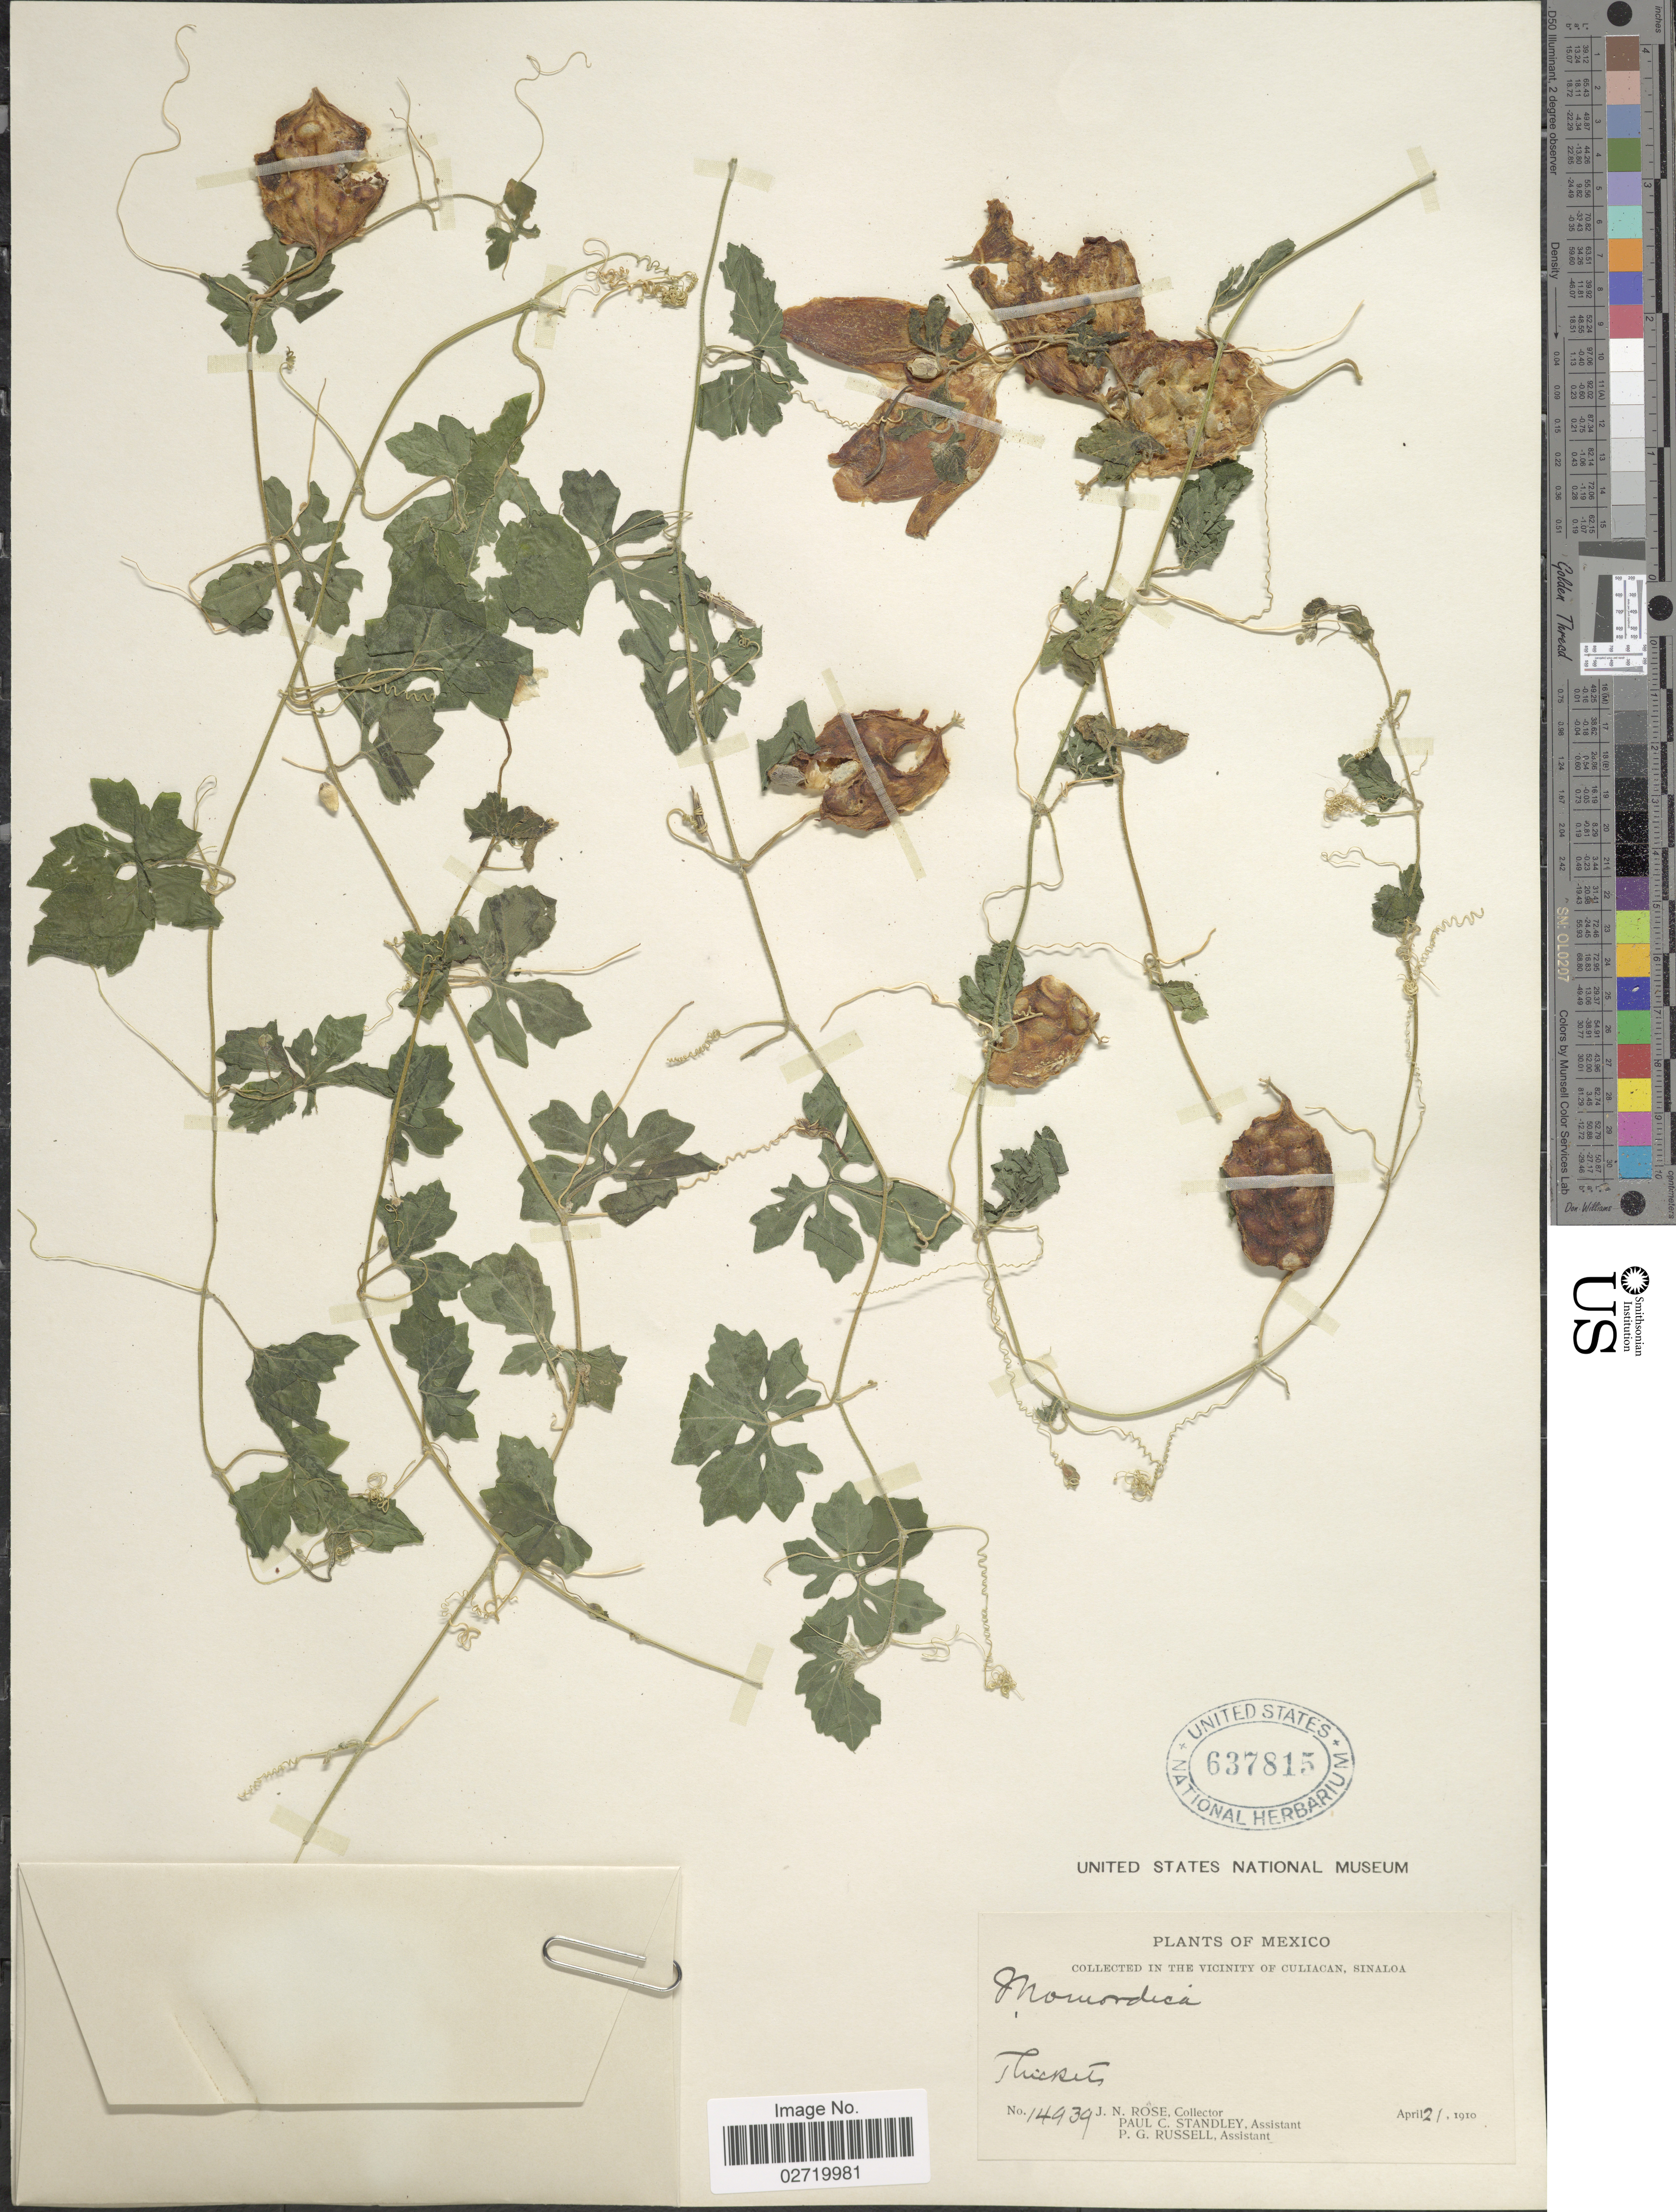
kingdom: Plantae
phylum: Tracheophyta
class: Magnoliopsida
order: Cucurbitales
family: Cucurbitaceae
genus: Momordica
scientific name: Momordica charantia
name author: L.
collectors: J. N. Rose, P. C. Standley & P. G. Russell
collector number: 14939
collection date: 1910-04-21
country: Mexico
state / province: Sinaloa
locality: In the vicinity of Culiacan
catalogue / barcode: US 637815